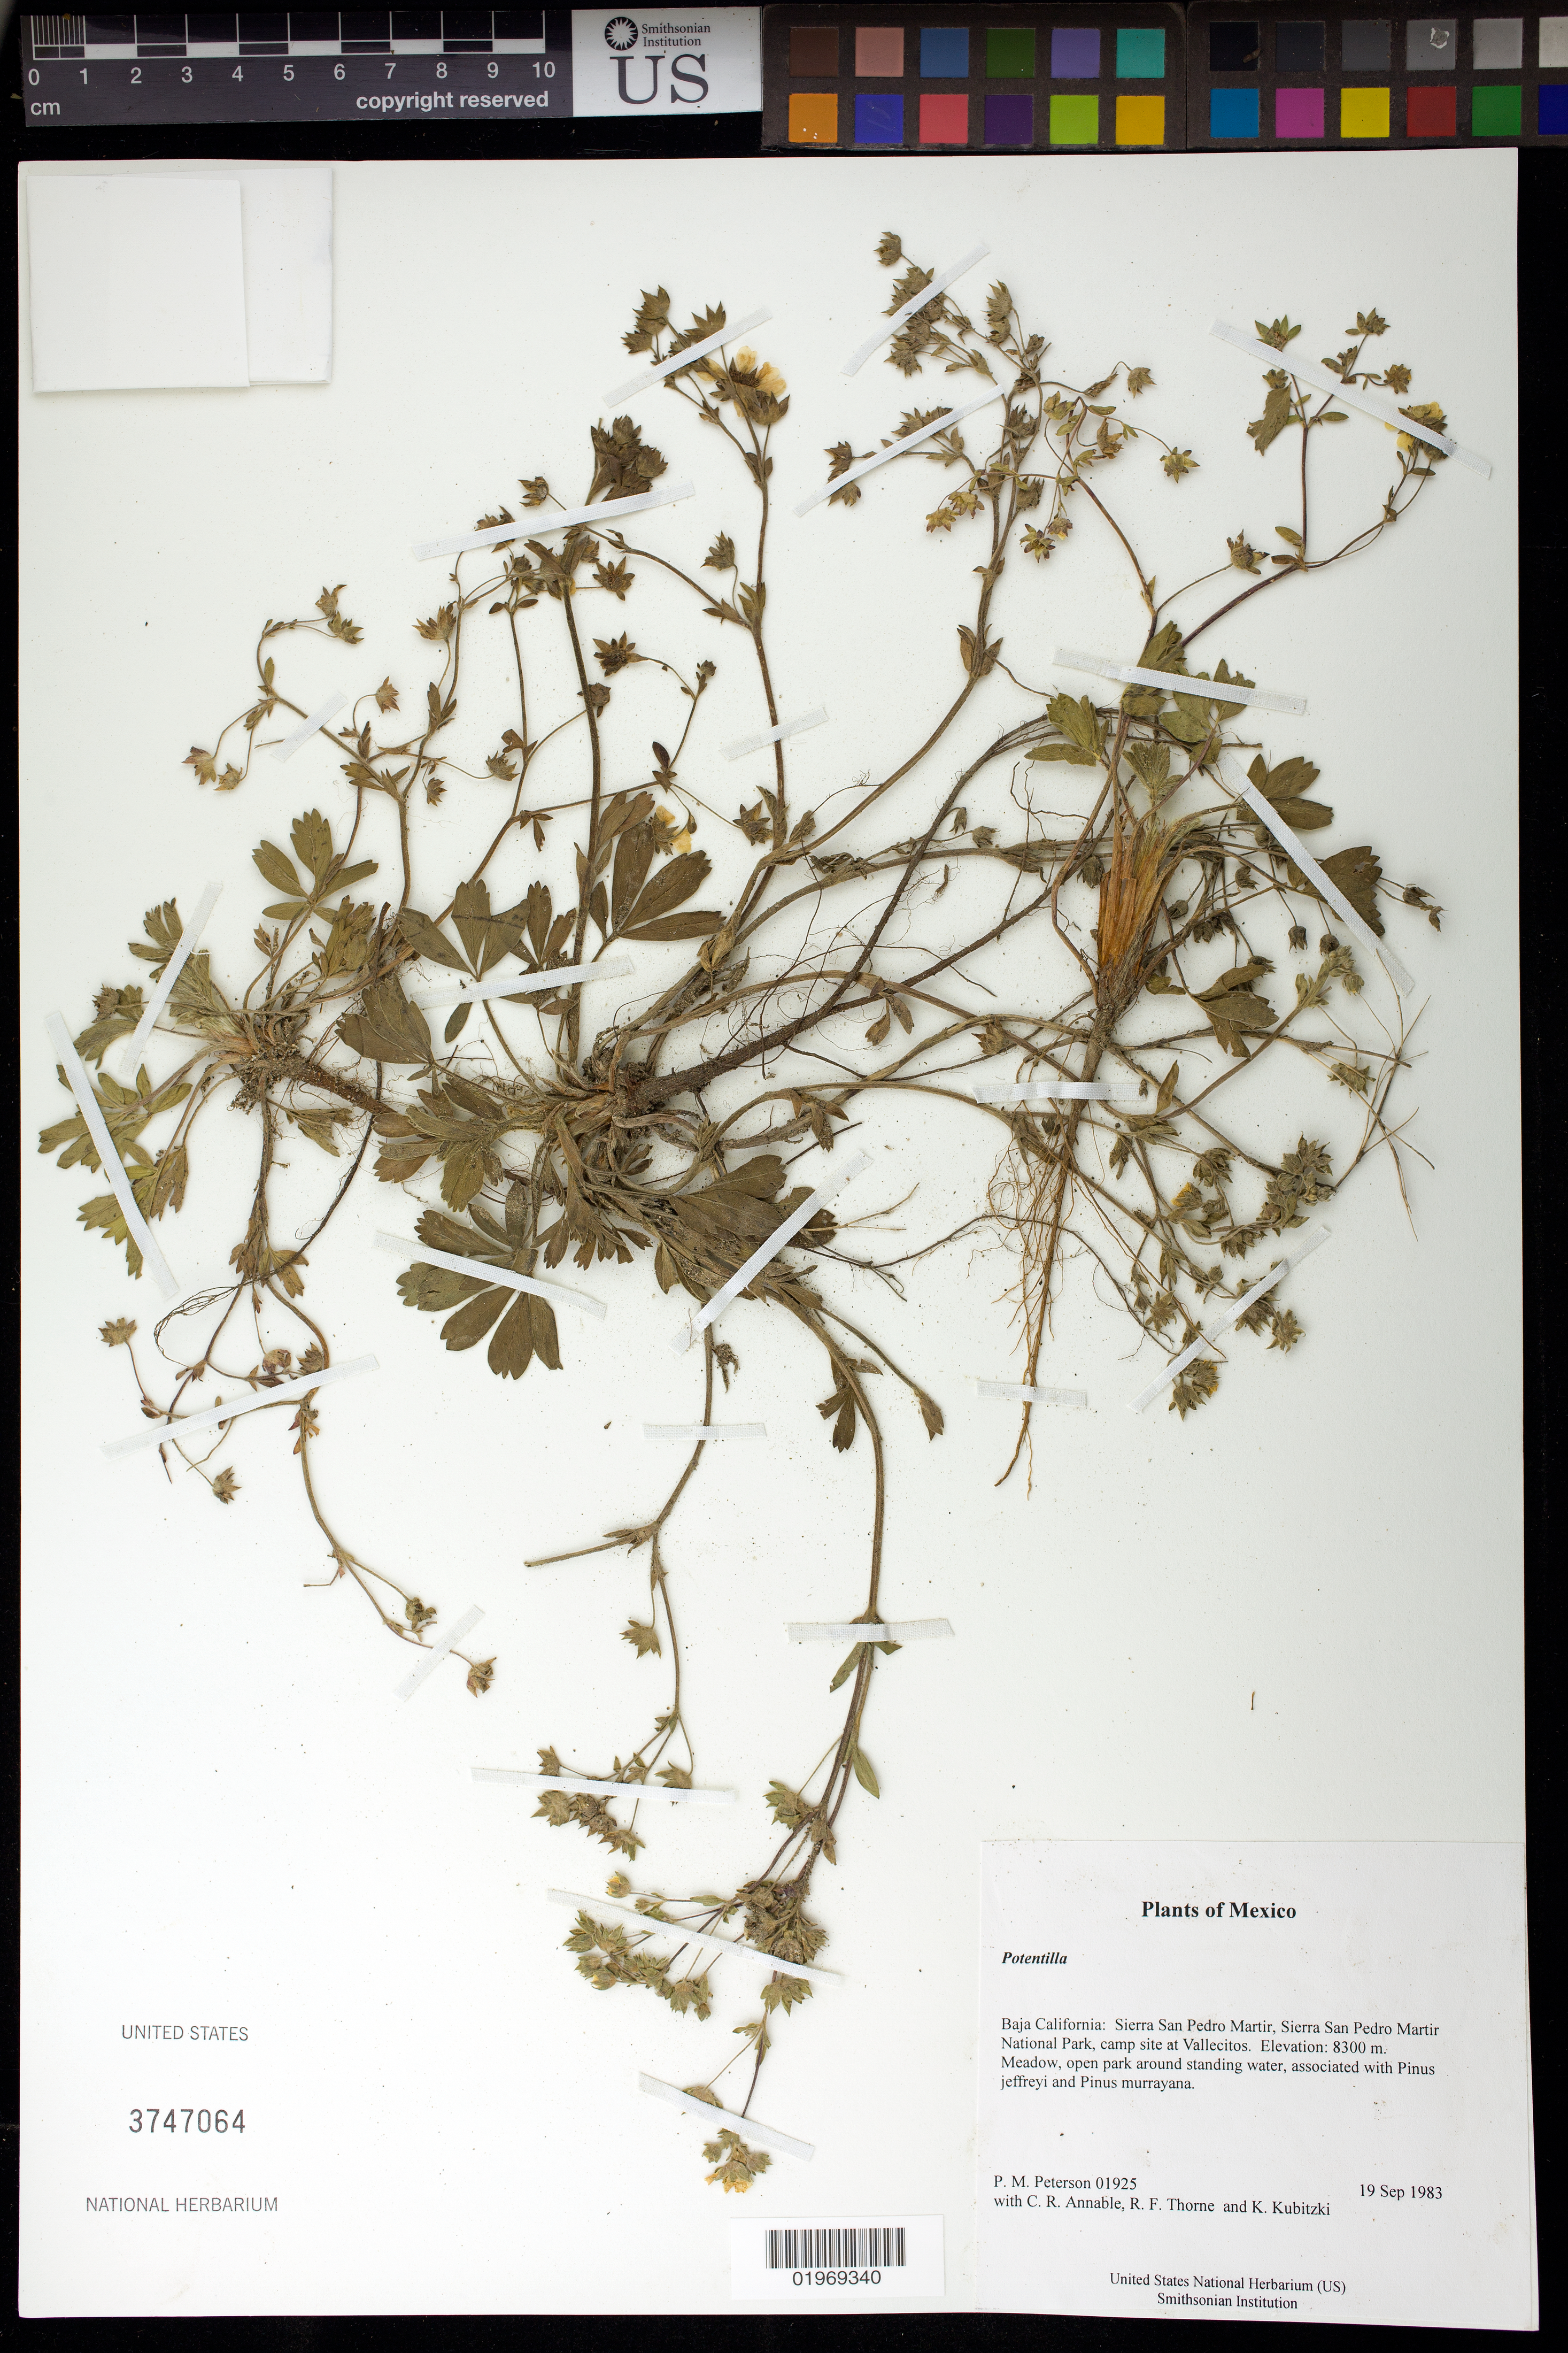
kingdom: Plantae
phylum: Tracheophyta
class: Magnoliopsida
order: Rosales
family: Rosaceae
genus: Potentilla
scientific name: Potentilla sp.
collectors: P. M. Peterson, C. R. Annable, R. F. Thorne & K. Kubitzki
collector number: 01925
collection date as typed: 19 Sep 1983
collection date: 1983-09-19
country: Mexico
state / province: Baja California Norte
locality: Sierra San Pedro Martir, Sierra San Pedro Martir National Park, camp site at Vallecitos.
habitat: Meadow, open park around standing water, associated with Pinus jeffreyi and Pinus murrayana.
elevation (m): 8300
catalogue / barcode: US 3747064